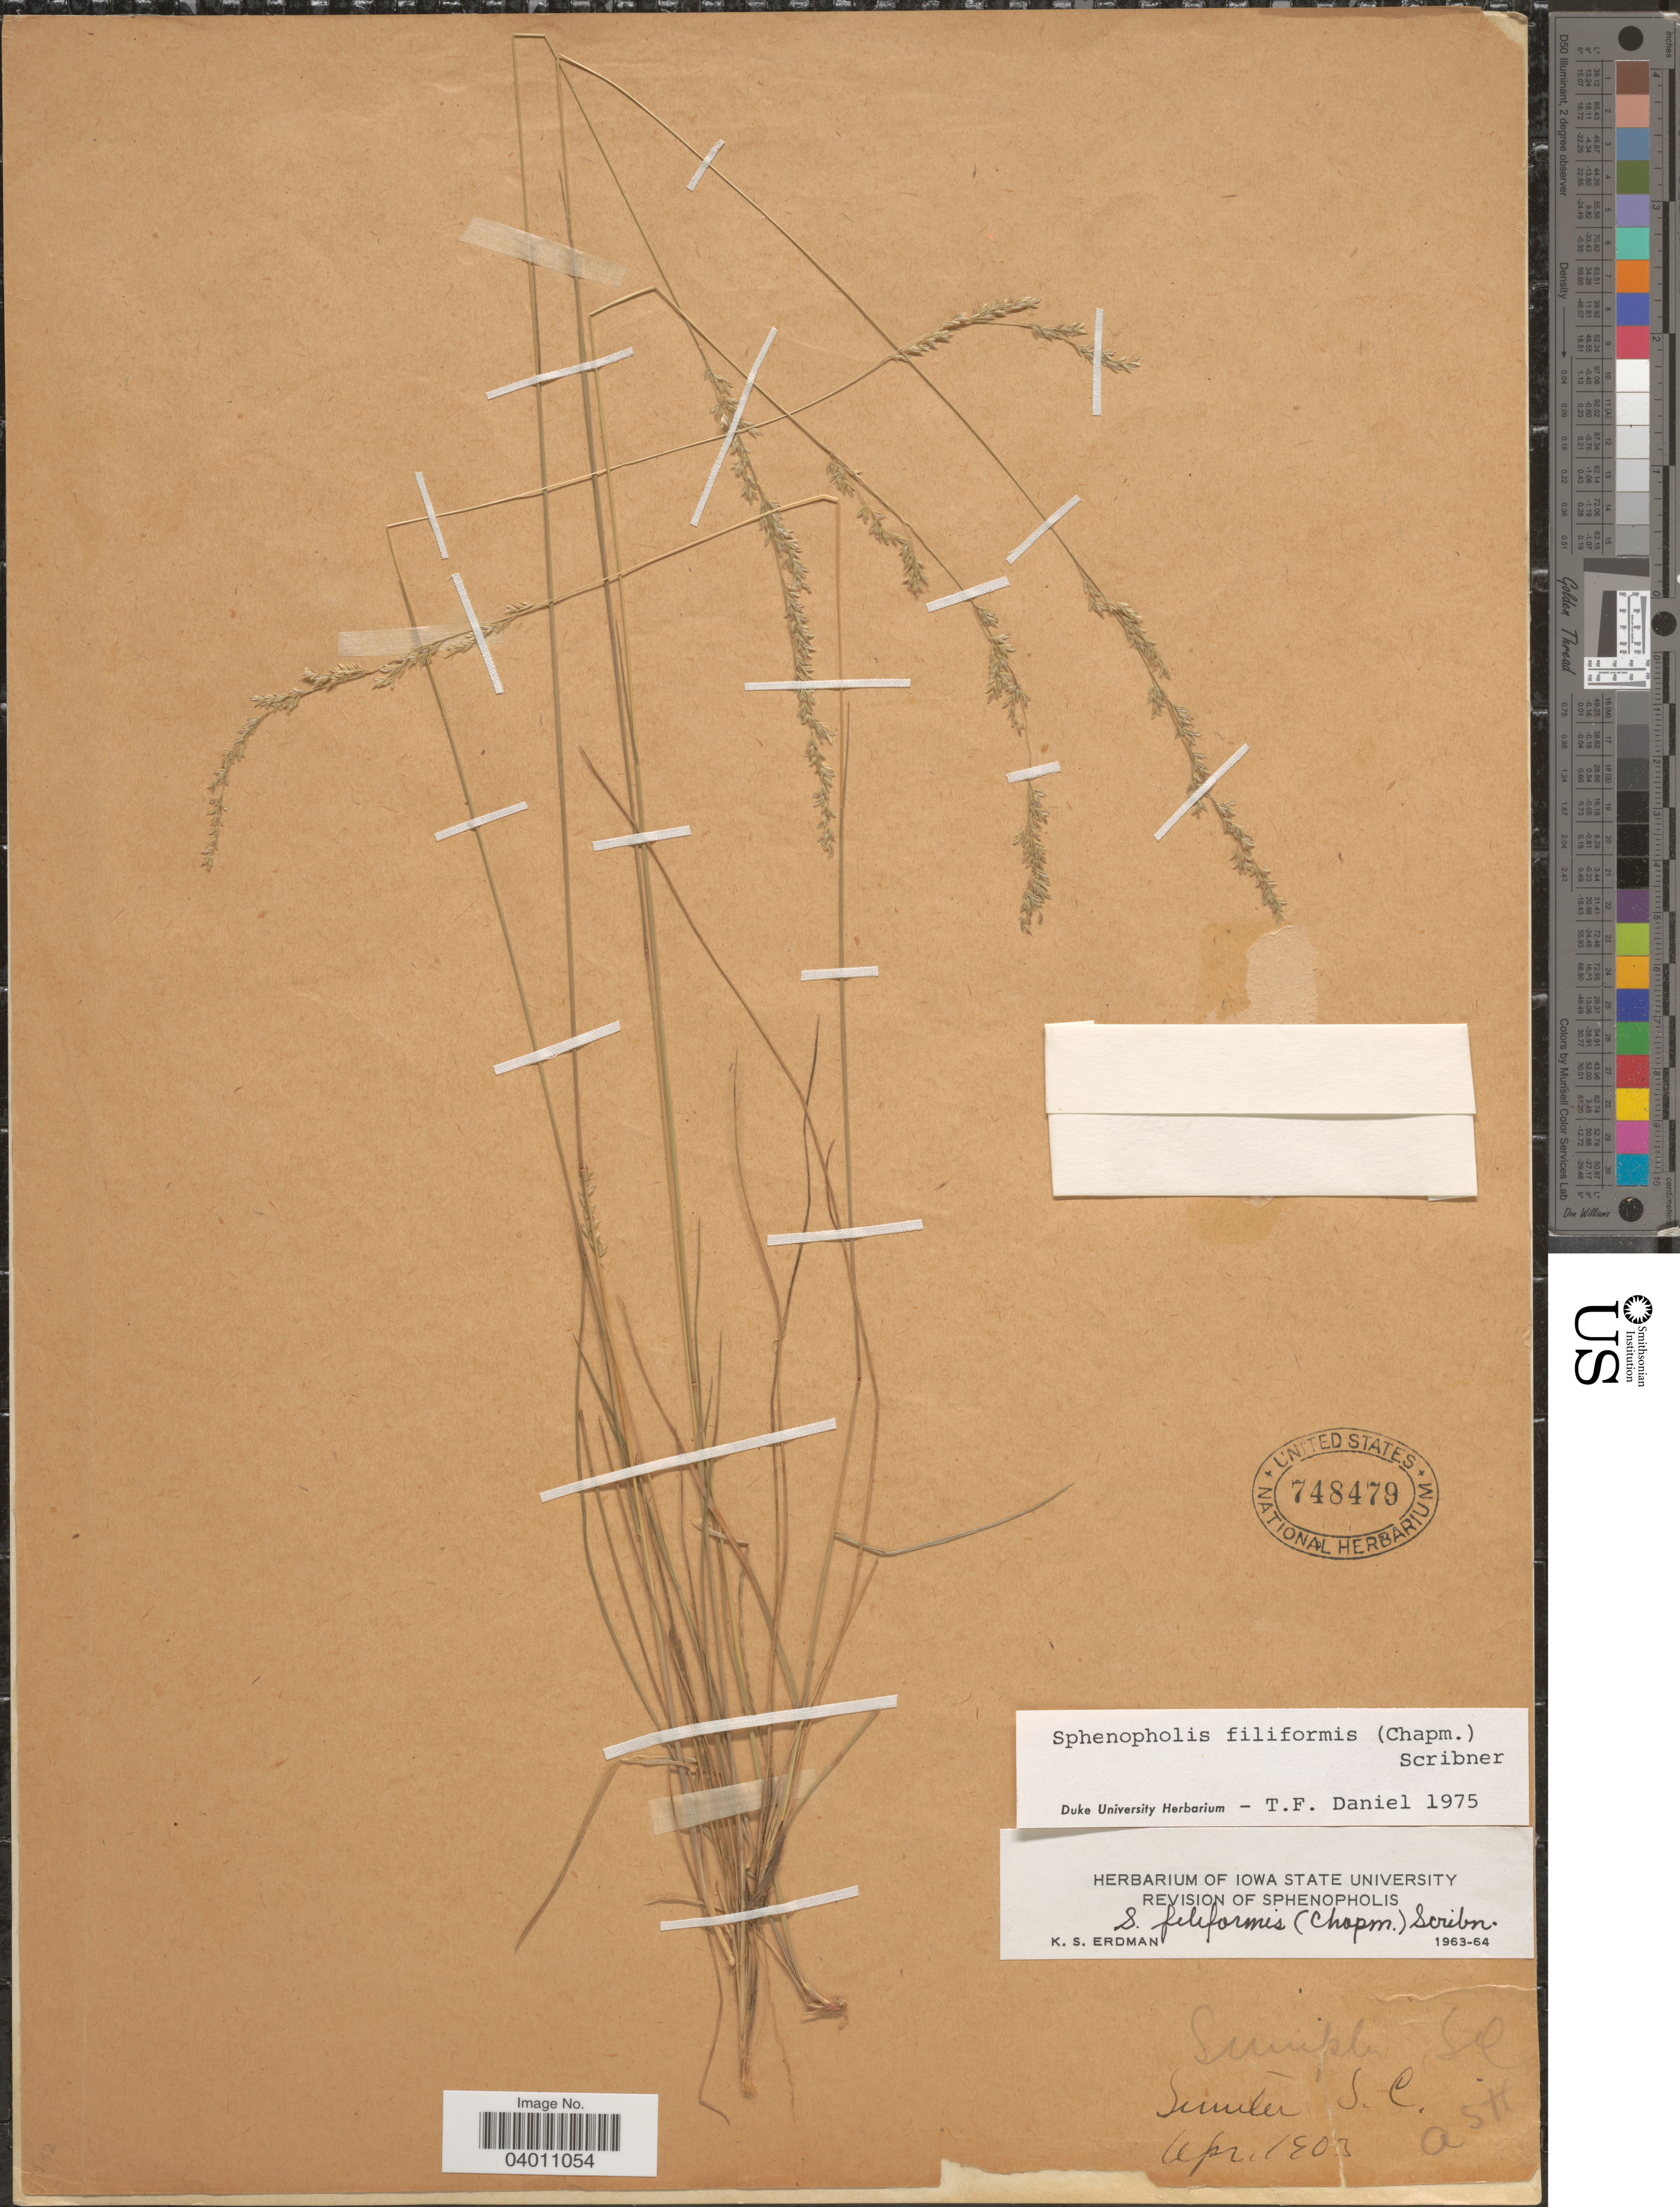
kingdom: Plantae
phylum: Tracheophyta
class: Liliopsida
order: Poales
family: Poaceae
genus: Sphenopholis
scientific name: Sphenopholis filiformis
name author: (Chapm.) Scribn.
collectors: A. H.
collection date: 1903-04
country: United States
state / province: South Carolina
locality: Sumter.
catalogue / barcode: US 748479